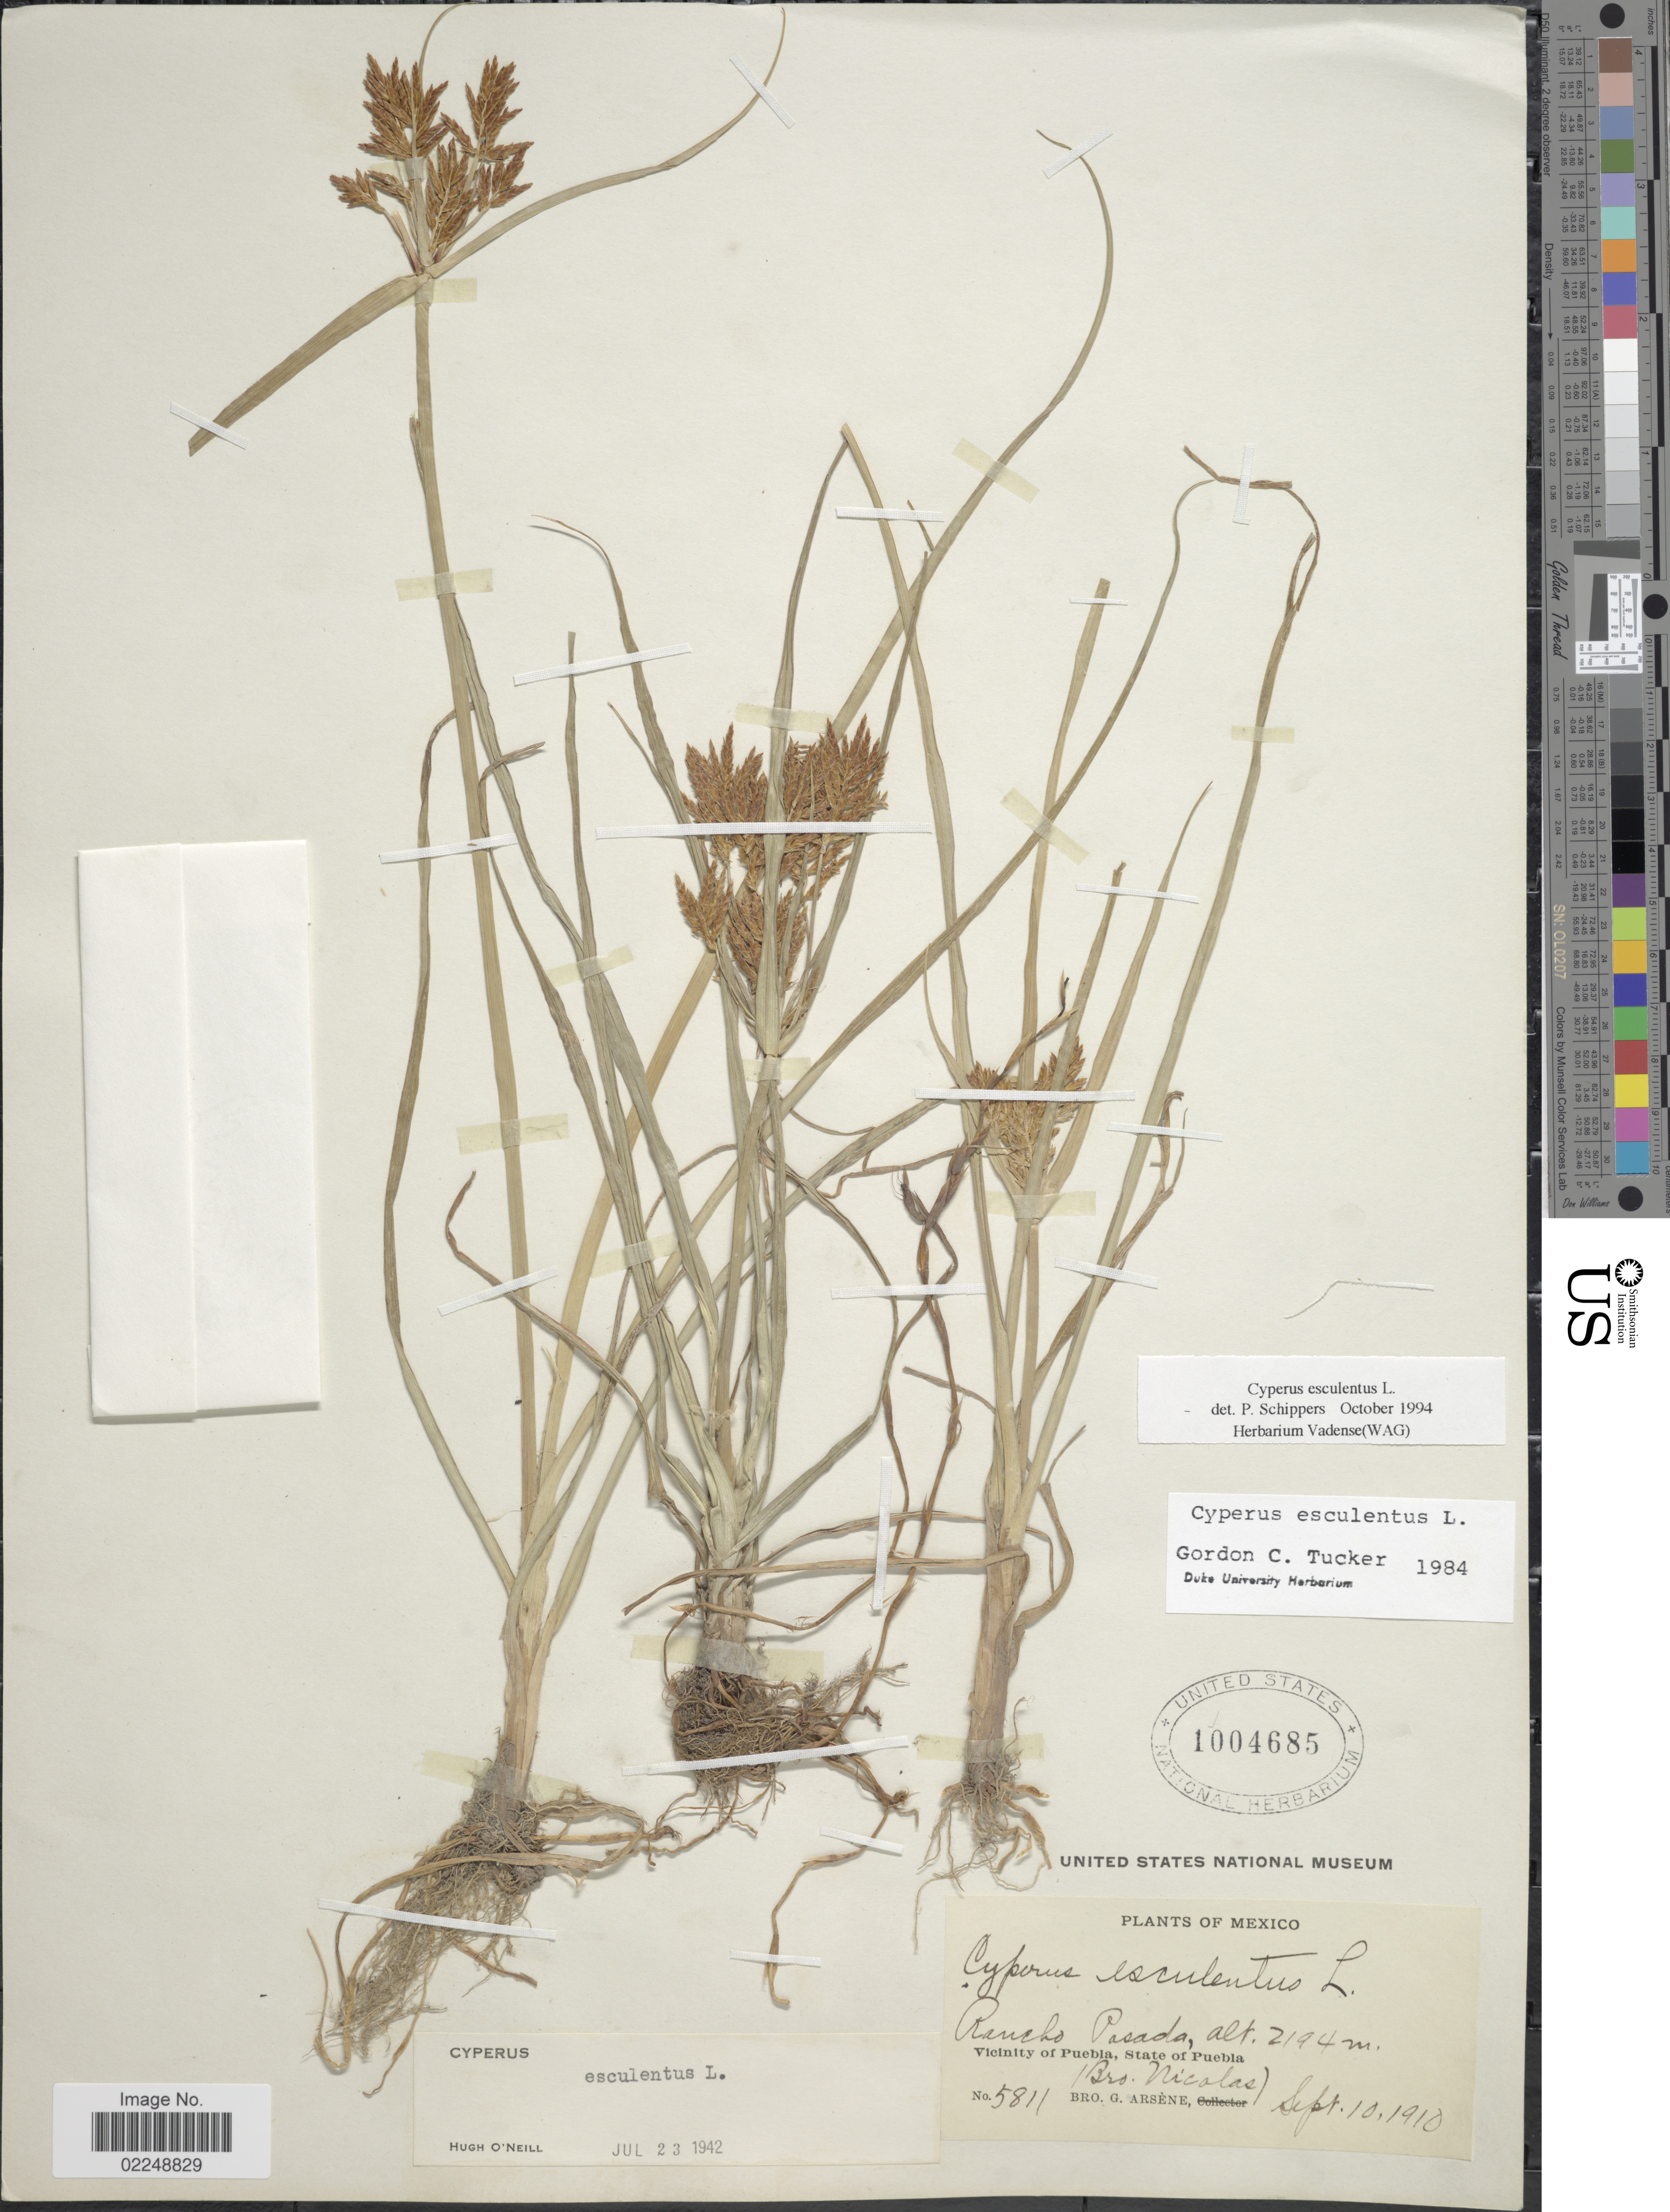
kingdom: Plantae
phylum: Tracheophyta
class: Liliopsida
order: Poales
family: Cyperaceae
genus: Cyperus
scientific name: Cyperus esculentus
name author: L.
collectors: Bro. G. Arsène & B. Nicolas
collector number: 5811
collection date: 1910-09-10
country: Mexico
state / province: Puebla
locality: Rancho Pasada, Vicinity of Puebla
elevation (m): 2194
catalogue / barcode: US 1004685